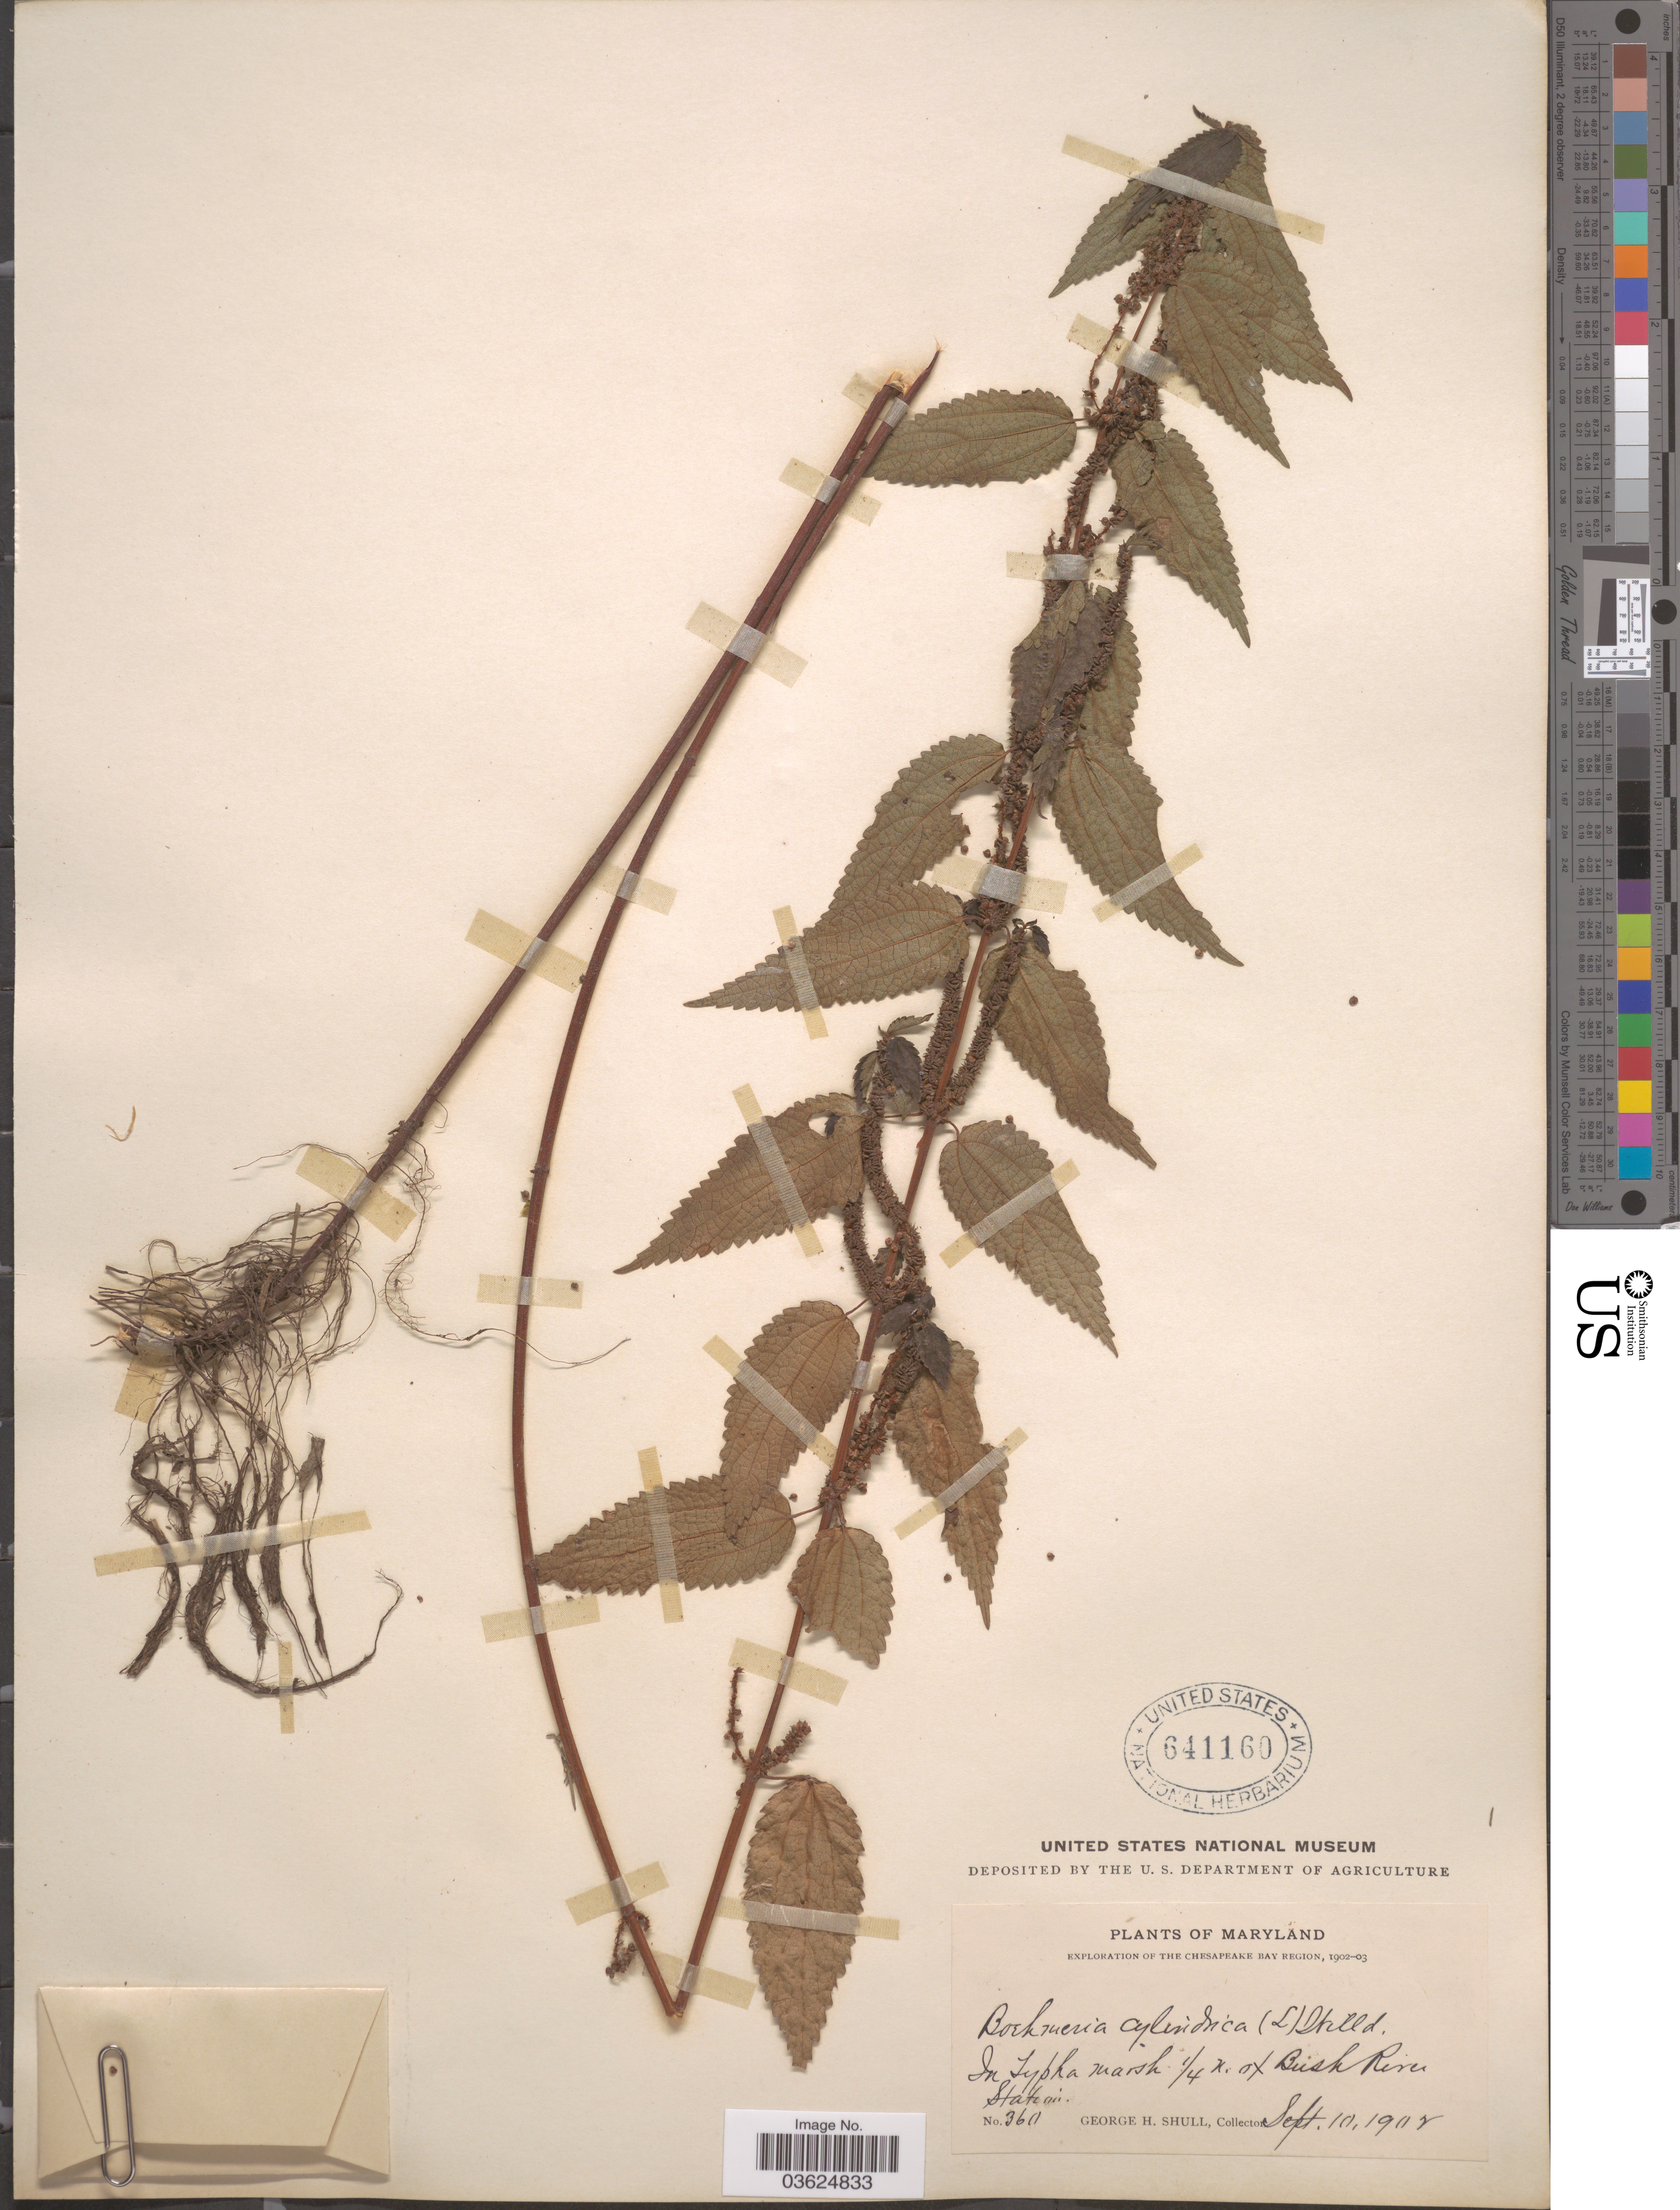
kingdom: Plantae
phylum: Tracheophyta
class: Magnoliopsida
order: Rosales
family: Urticaceae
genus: Boehmeria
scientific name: Boehmeria cylindrica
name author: (L.) Sw.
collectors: G. H. Shull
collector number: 360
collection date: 1902-09-10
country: United States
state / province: Maryland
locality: The Chesapeake Bay Region. In Typha marsh ¼ n. of Bush River Station.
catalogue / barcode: US 641160